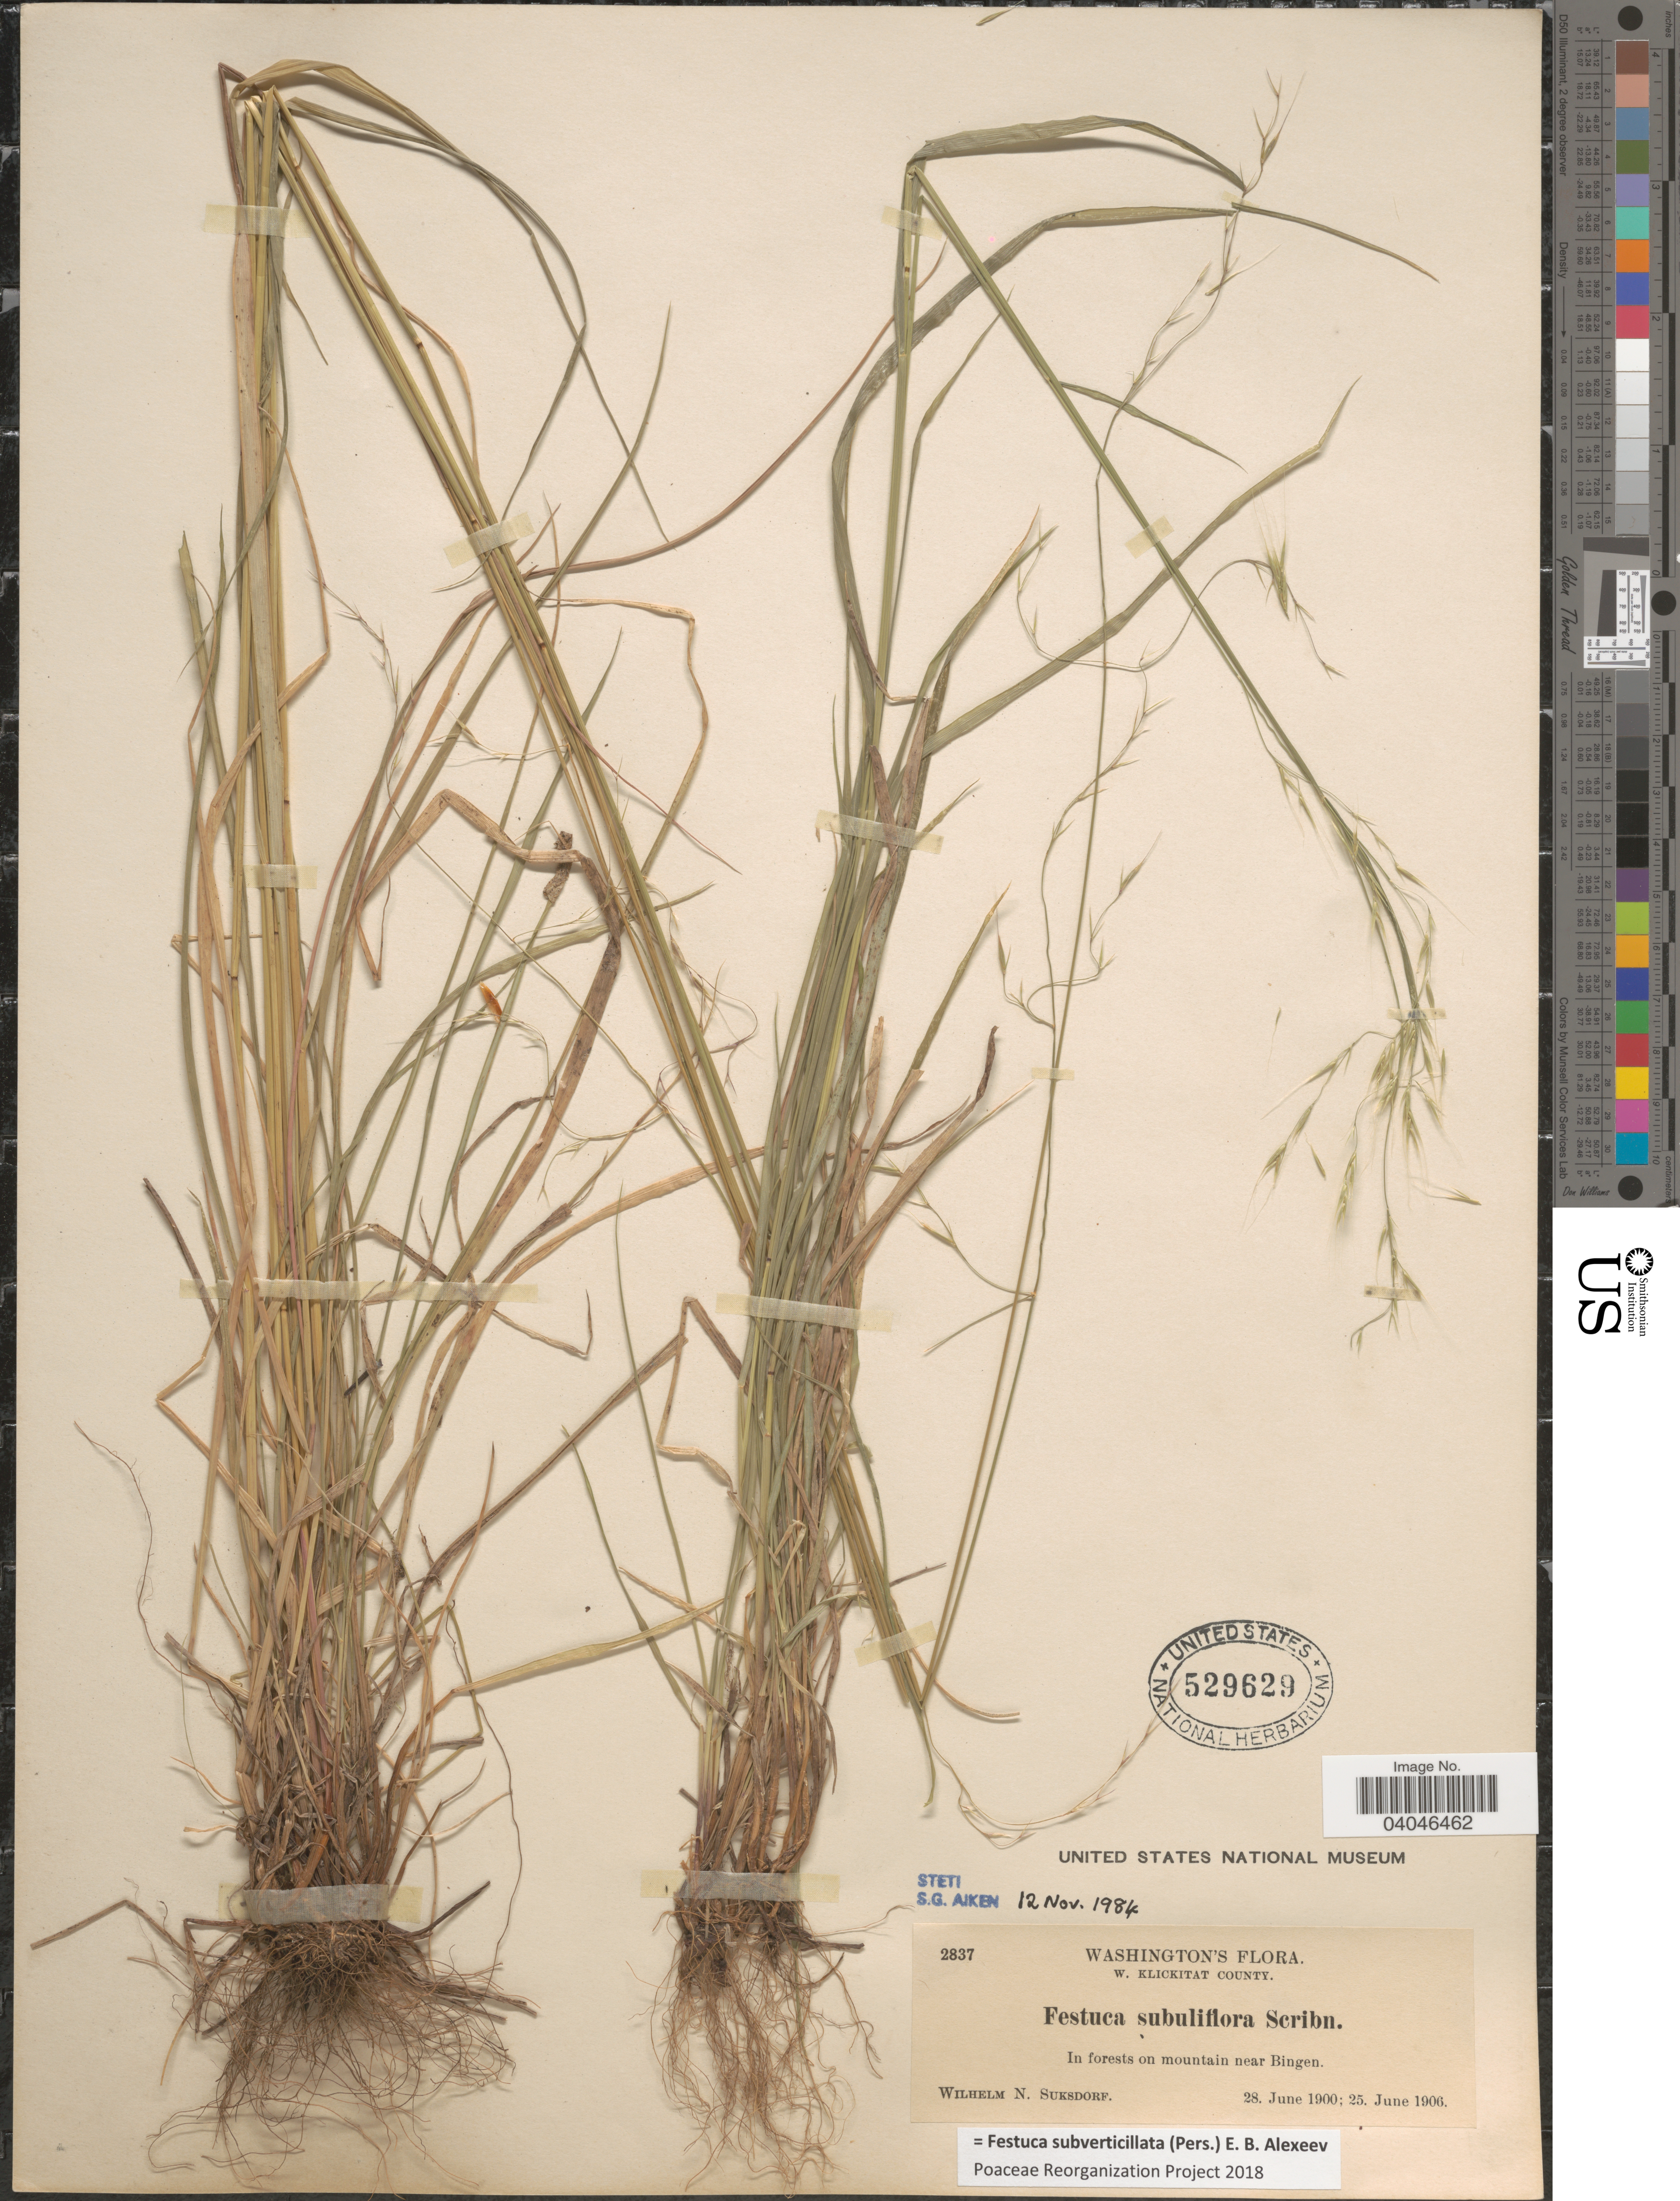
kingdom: Plantae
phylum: Tracheophyta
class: Liliopsida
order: Poales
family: Poaceae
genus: Festuca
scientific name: Festuca subverticillata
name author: (Pers.) E.B. Alexeev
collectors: W. N. Suksdorf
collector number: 2837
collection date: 1900-06-28/1906-06-25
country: United States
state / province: Washington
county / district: Klickitat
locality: W. Klickitat County. In forests on mountain near Bingen.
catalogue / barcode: US 529629